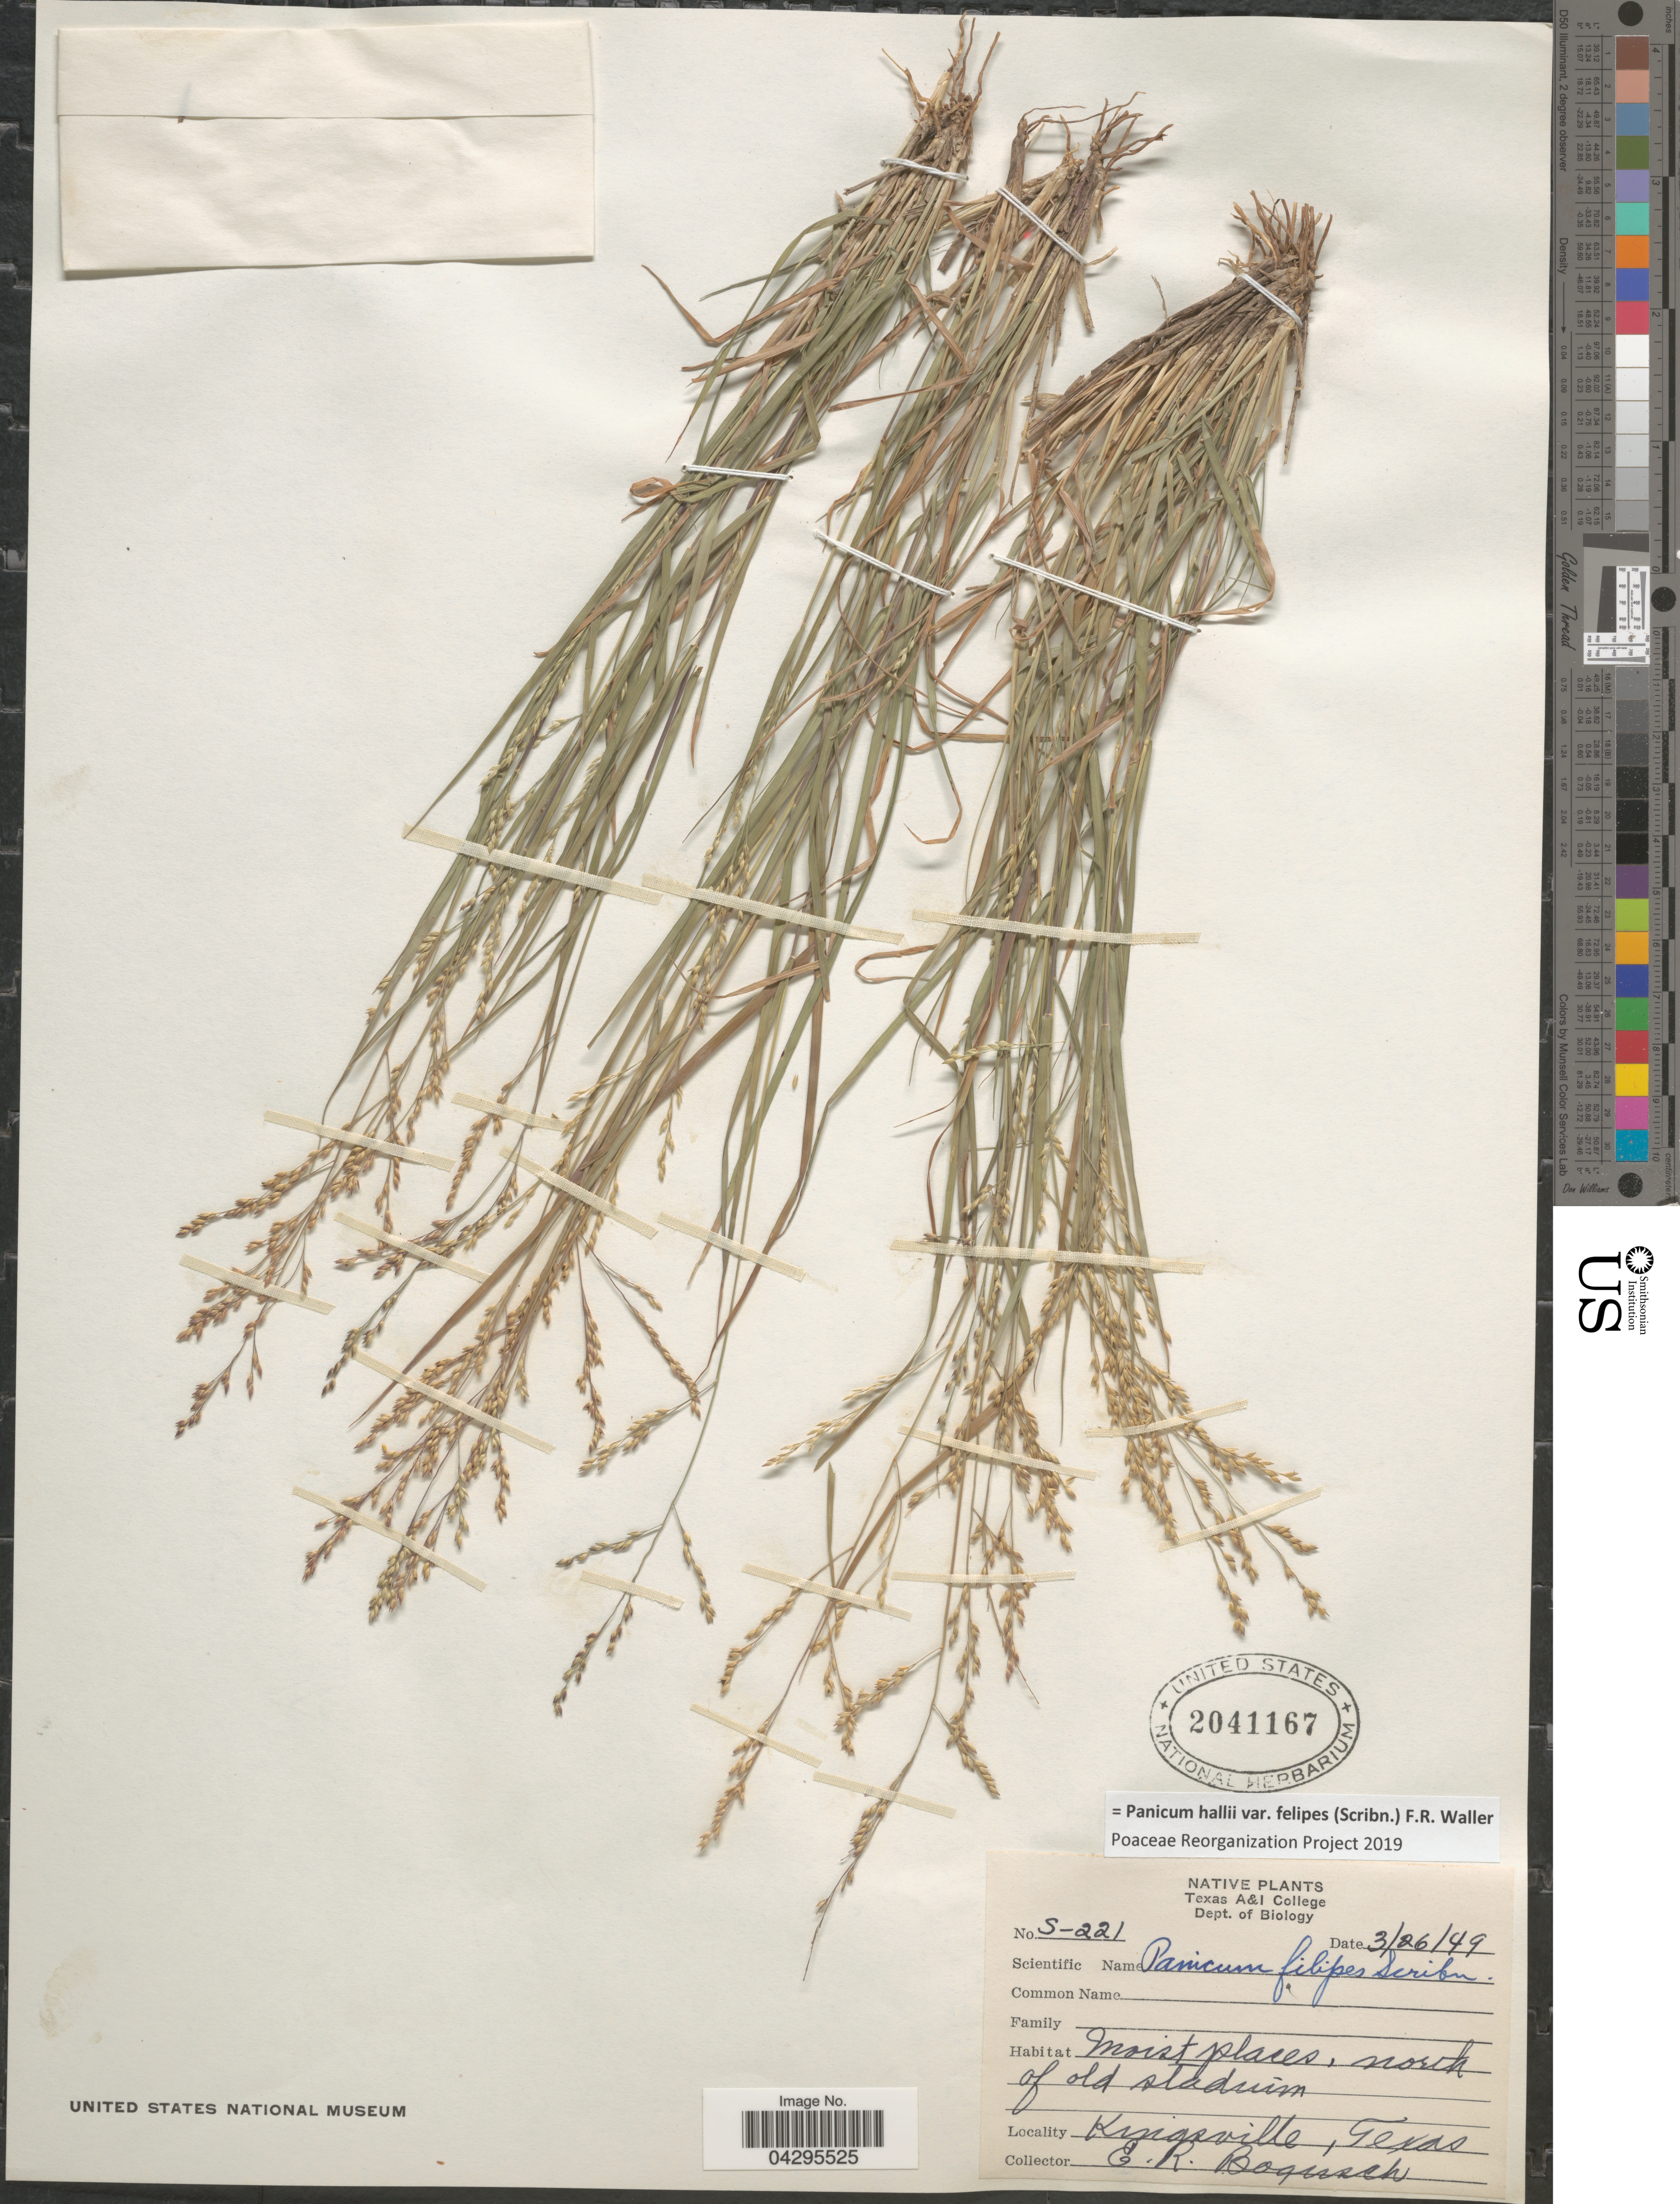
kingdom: Plantae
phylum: Tracheophyta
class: Liliopsida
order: Poales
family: Poaceae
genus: Panicum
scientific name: Panicum hallii var. felipes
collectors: E. Boqusch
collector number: S-221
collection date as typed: Transcribed d/m/y: 26/3/49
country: United States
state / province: Texas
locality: North of old stadium. Kingsville.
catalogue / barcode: US 2041167